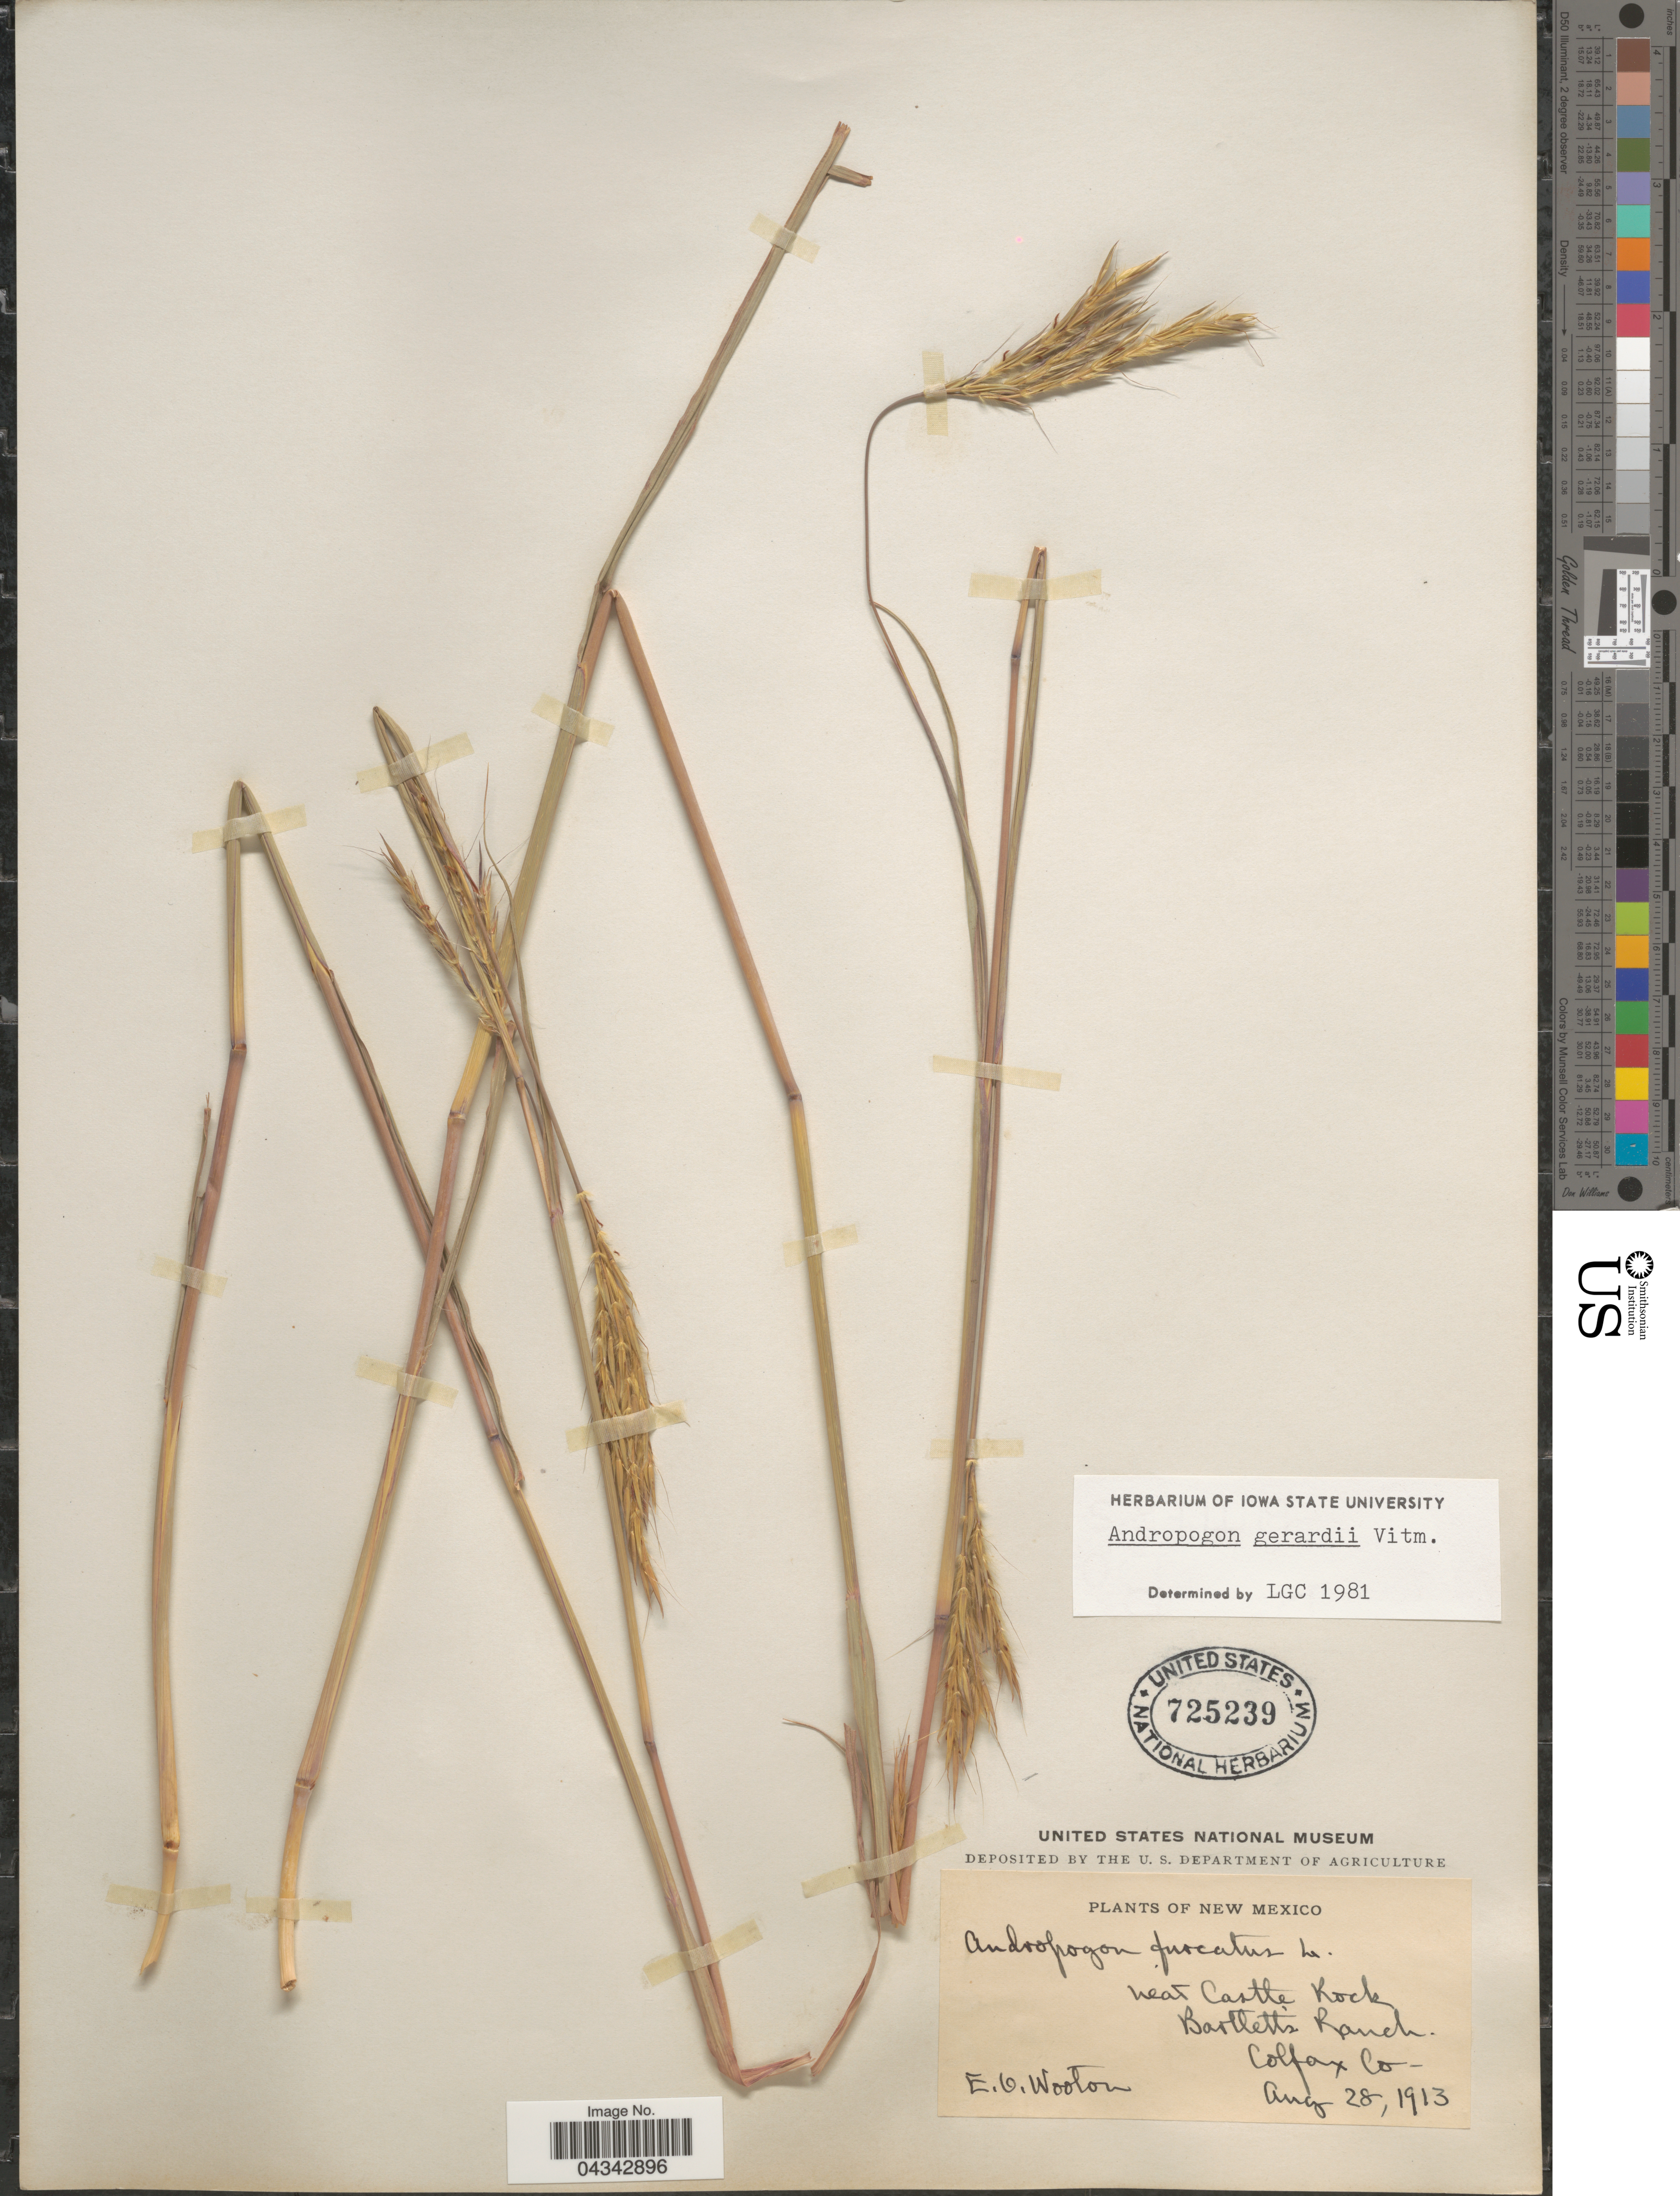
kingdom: Plantae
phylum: Tracheophyta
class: Liliopsida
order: Poales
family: Poaceae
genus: Andropogon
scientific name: Andropogon gerardii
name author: Vitman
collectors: E. O. Wooton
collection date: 1913-08-28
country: United States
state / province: New Mexico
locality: Near Castle Rock. Bartletts Ranch. Colfax Co.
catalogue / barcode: US 725239